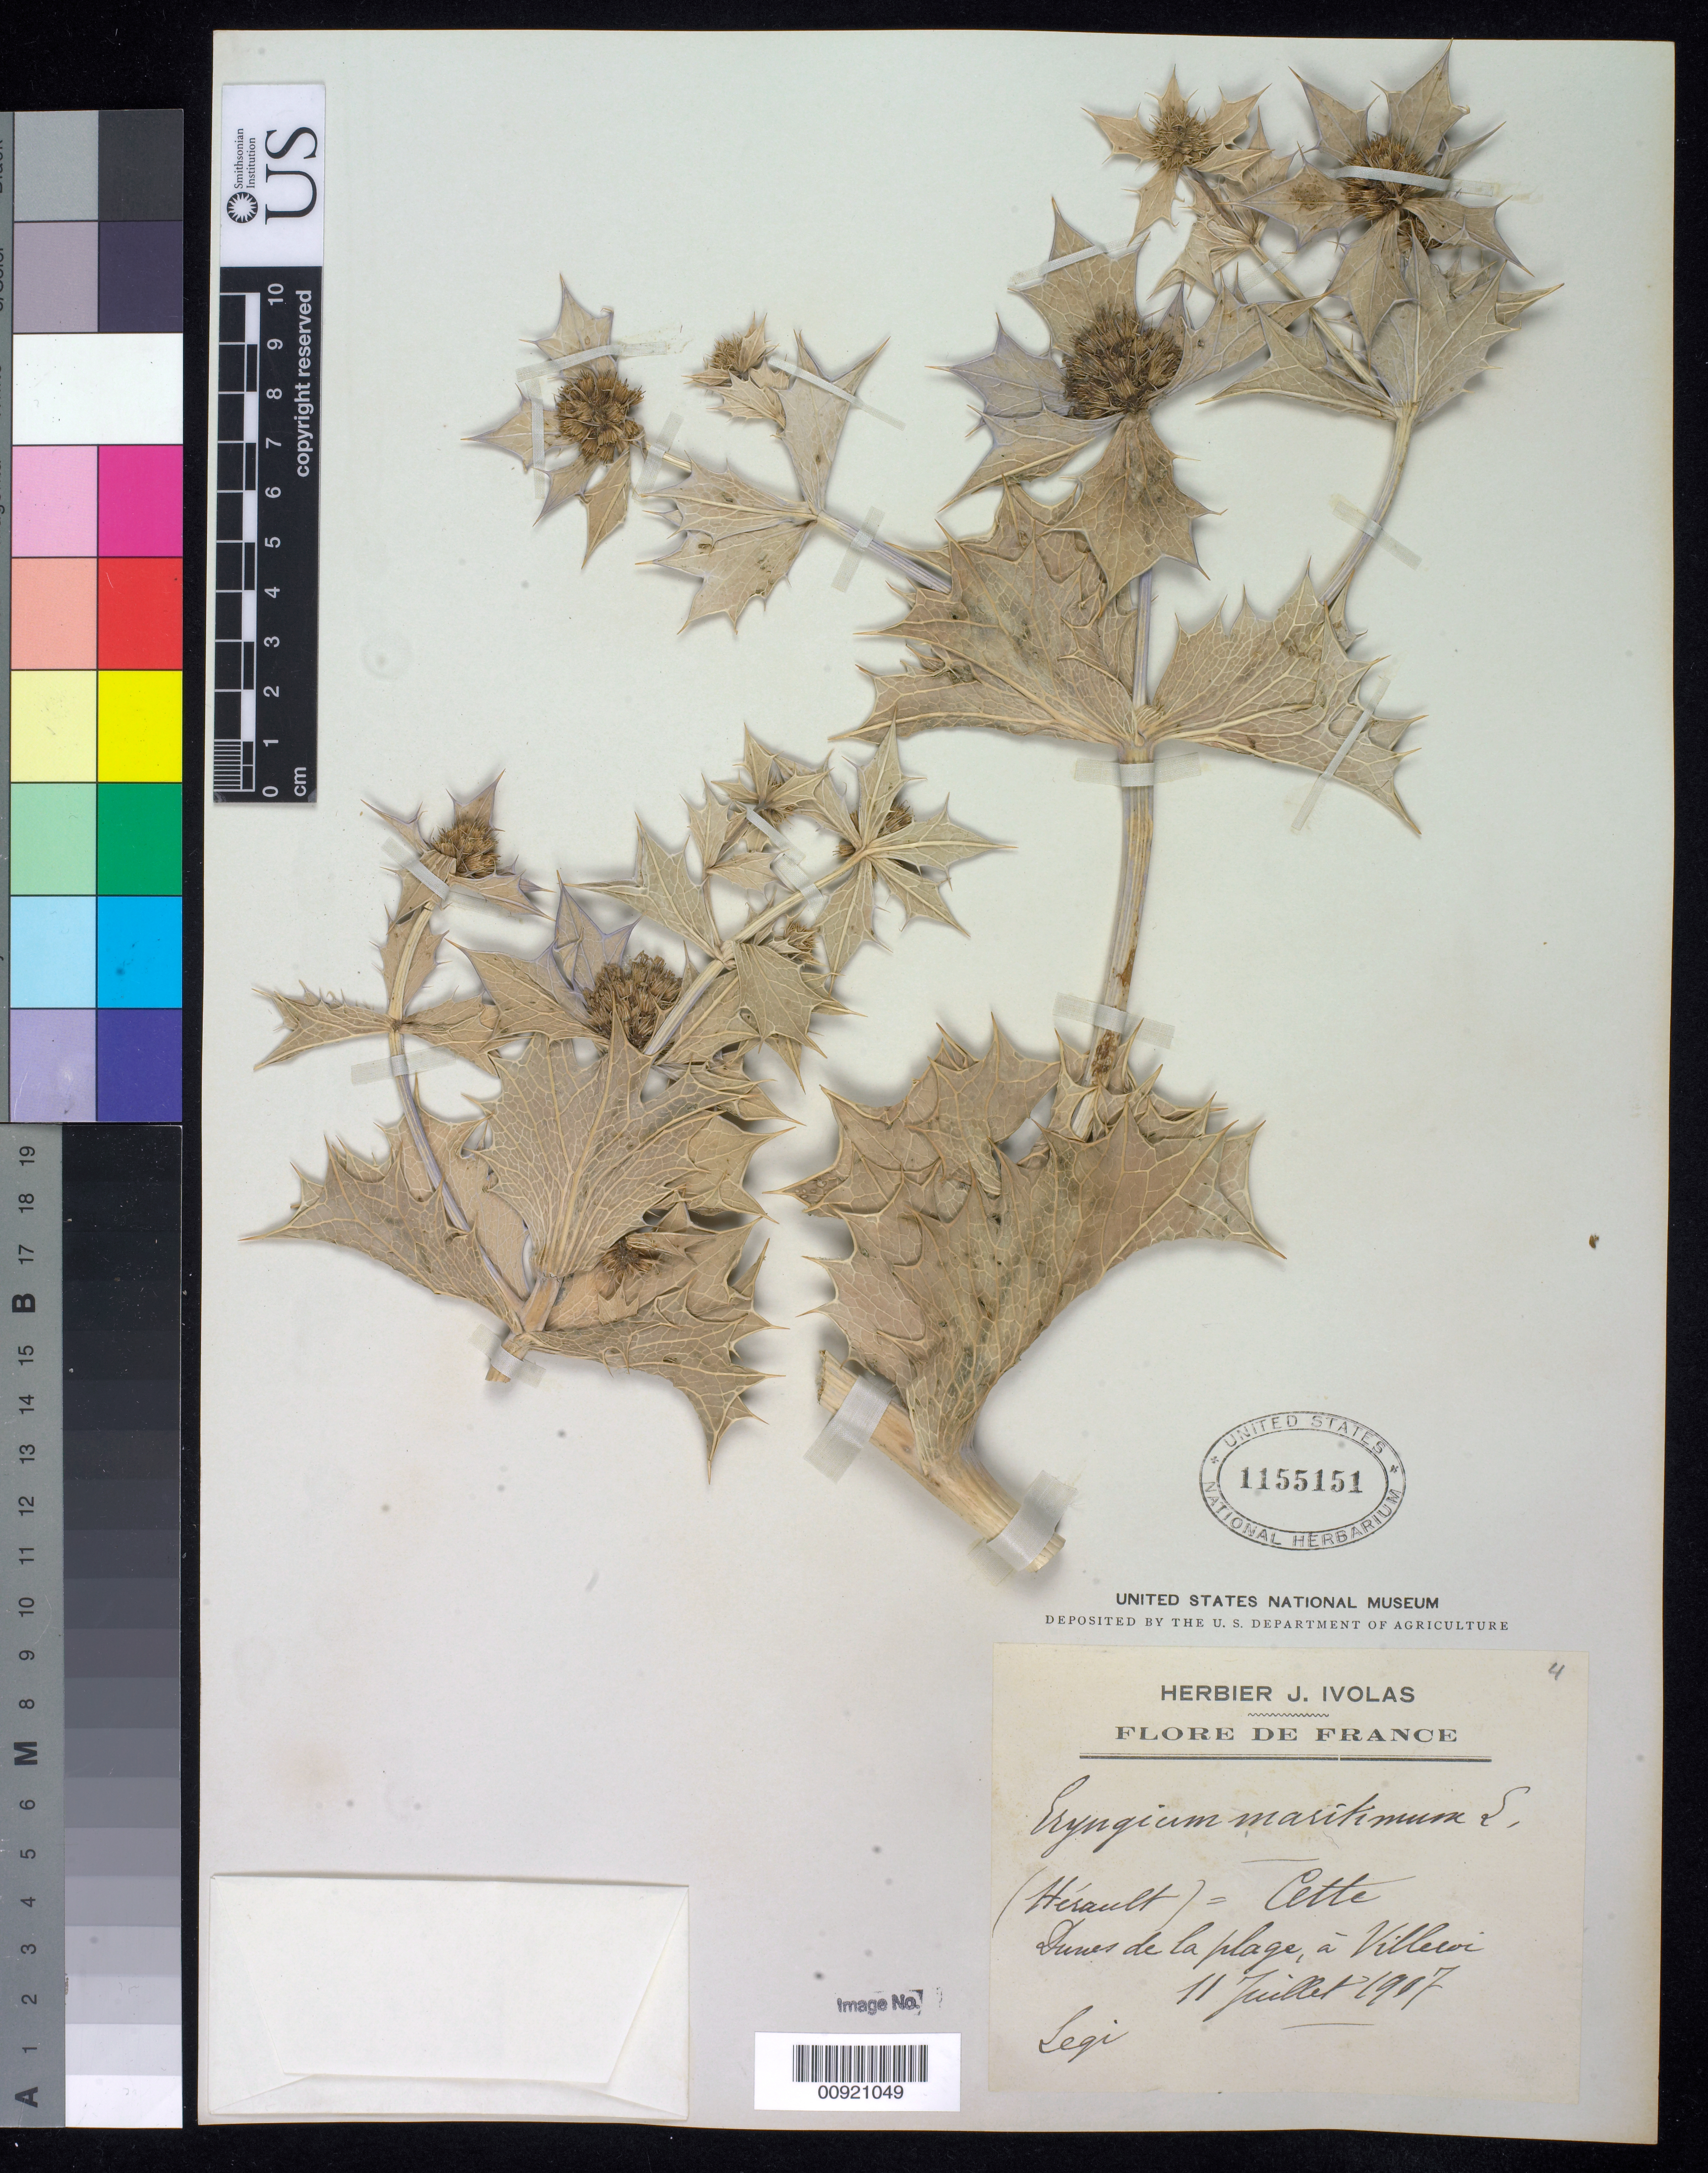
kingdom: Plantae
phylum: Tracheophyta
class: Magnoliopsida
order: Apiales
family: Apiaceae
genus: Eryngium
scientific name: Eryngium maritimum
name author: L.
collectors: Ivolas, J.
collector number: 4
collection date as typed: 11 Jul 1907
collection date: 1907-07-11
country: France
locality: Dunes de la plage a Villecoi.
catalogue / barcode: US 1155151